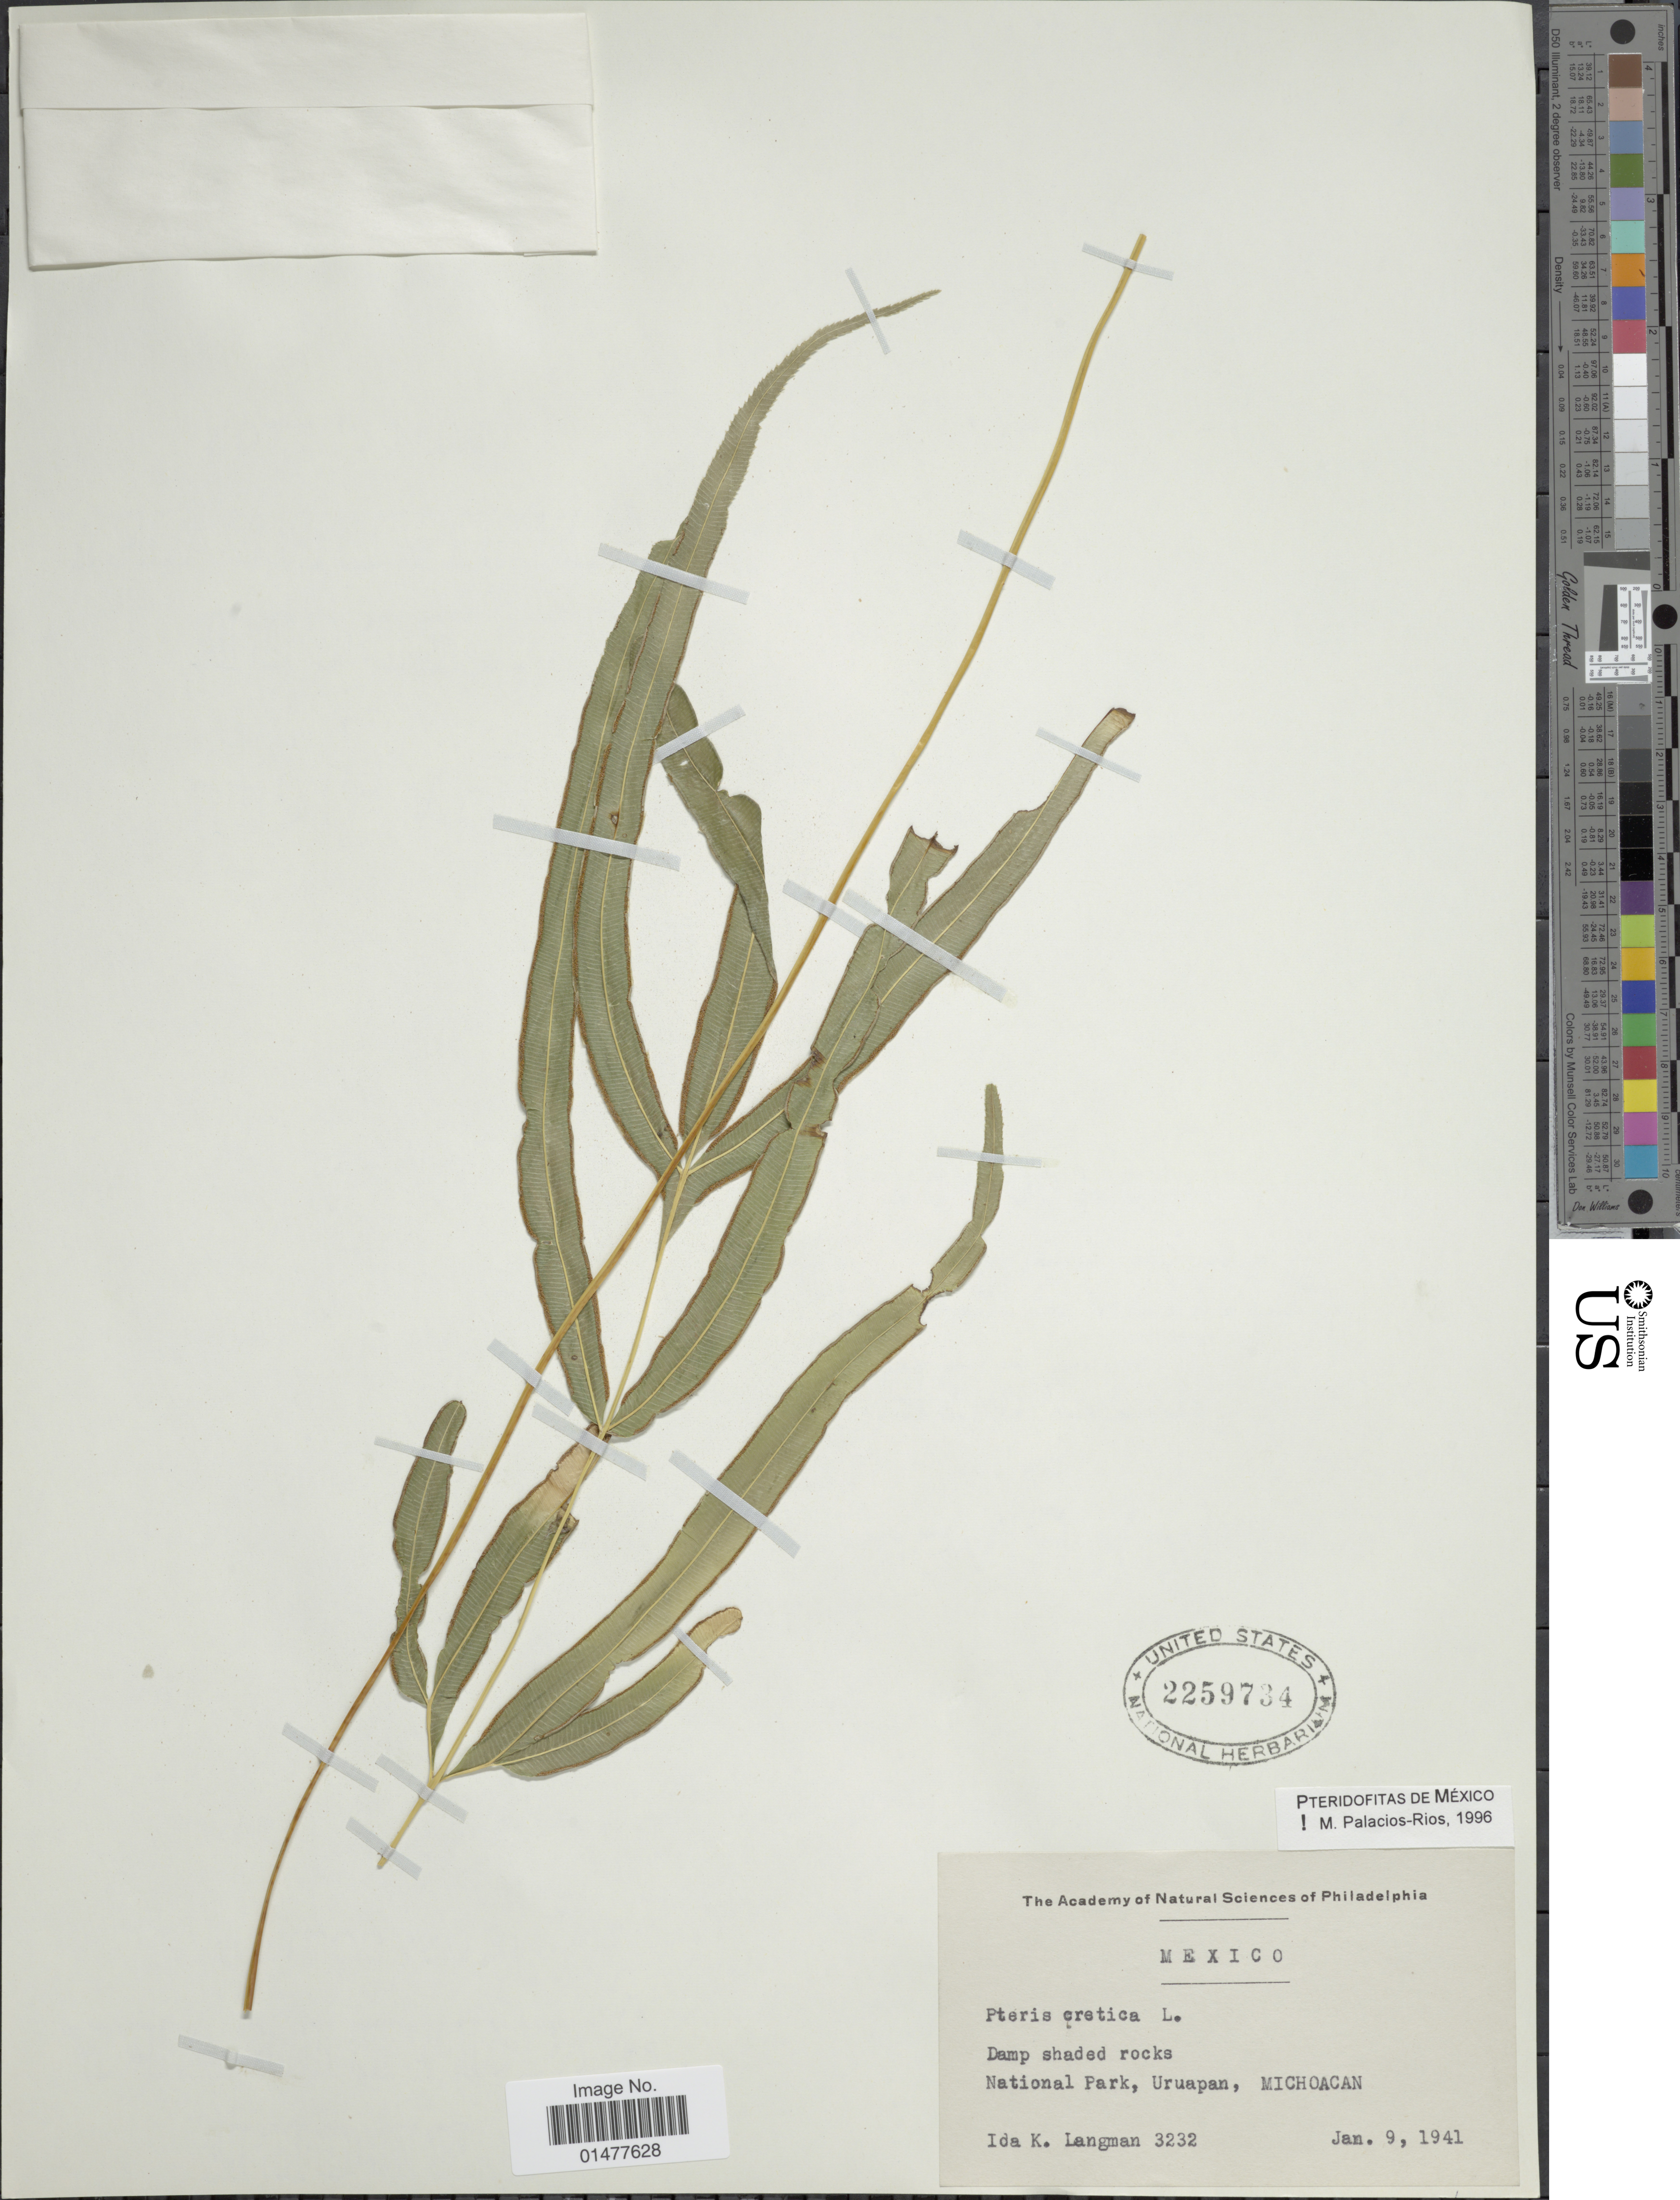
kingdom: Plantae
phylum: Tracheophyta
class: Polypodiopsida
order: Polypodiales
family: Pteridaceae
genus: Pteris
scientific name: Pteris cretica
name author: L.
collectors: I. K. Langman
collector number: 3232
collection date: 1941-01-09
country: Mexico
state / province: Michoacán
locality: National park, Uruapan.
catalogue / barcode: US 2259734